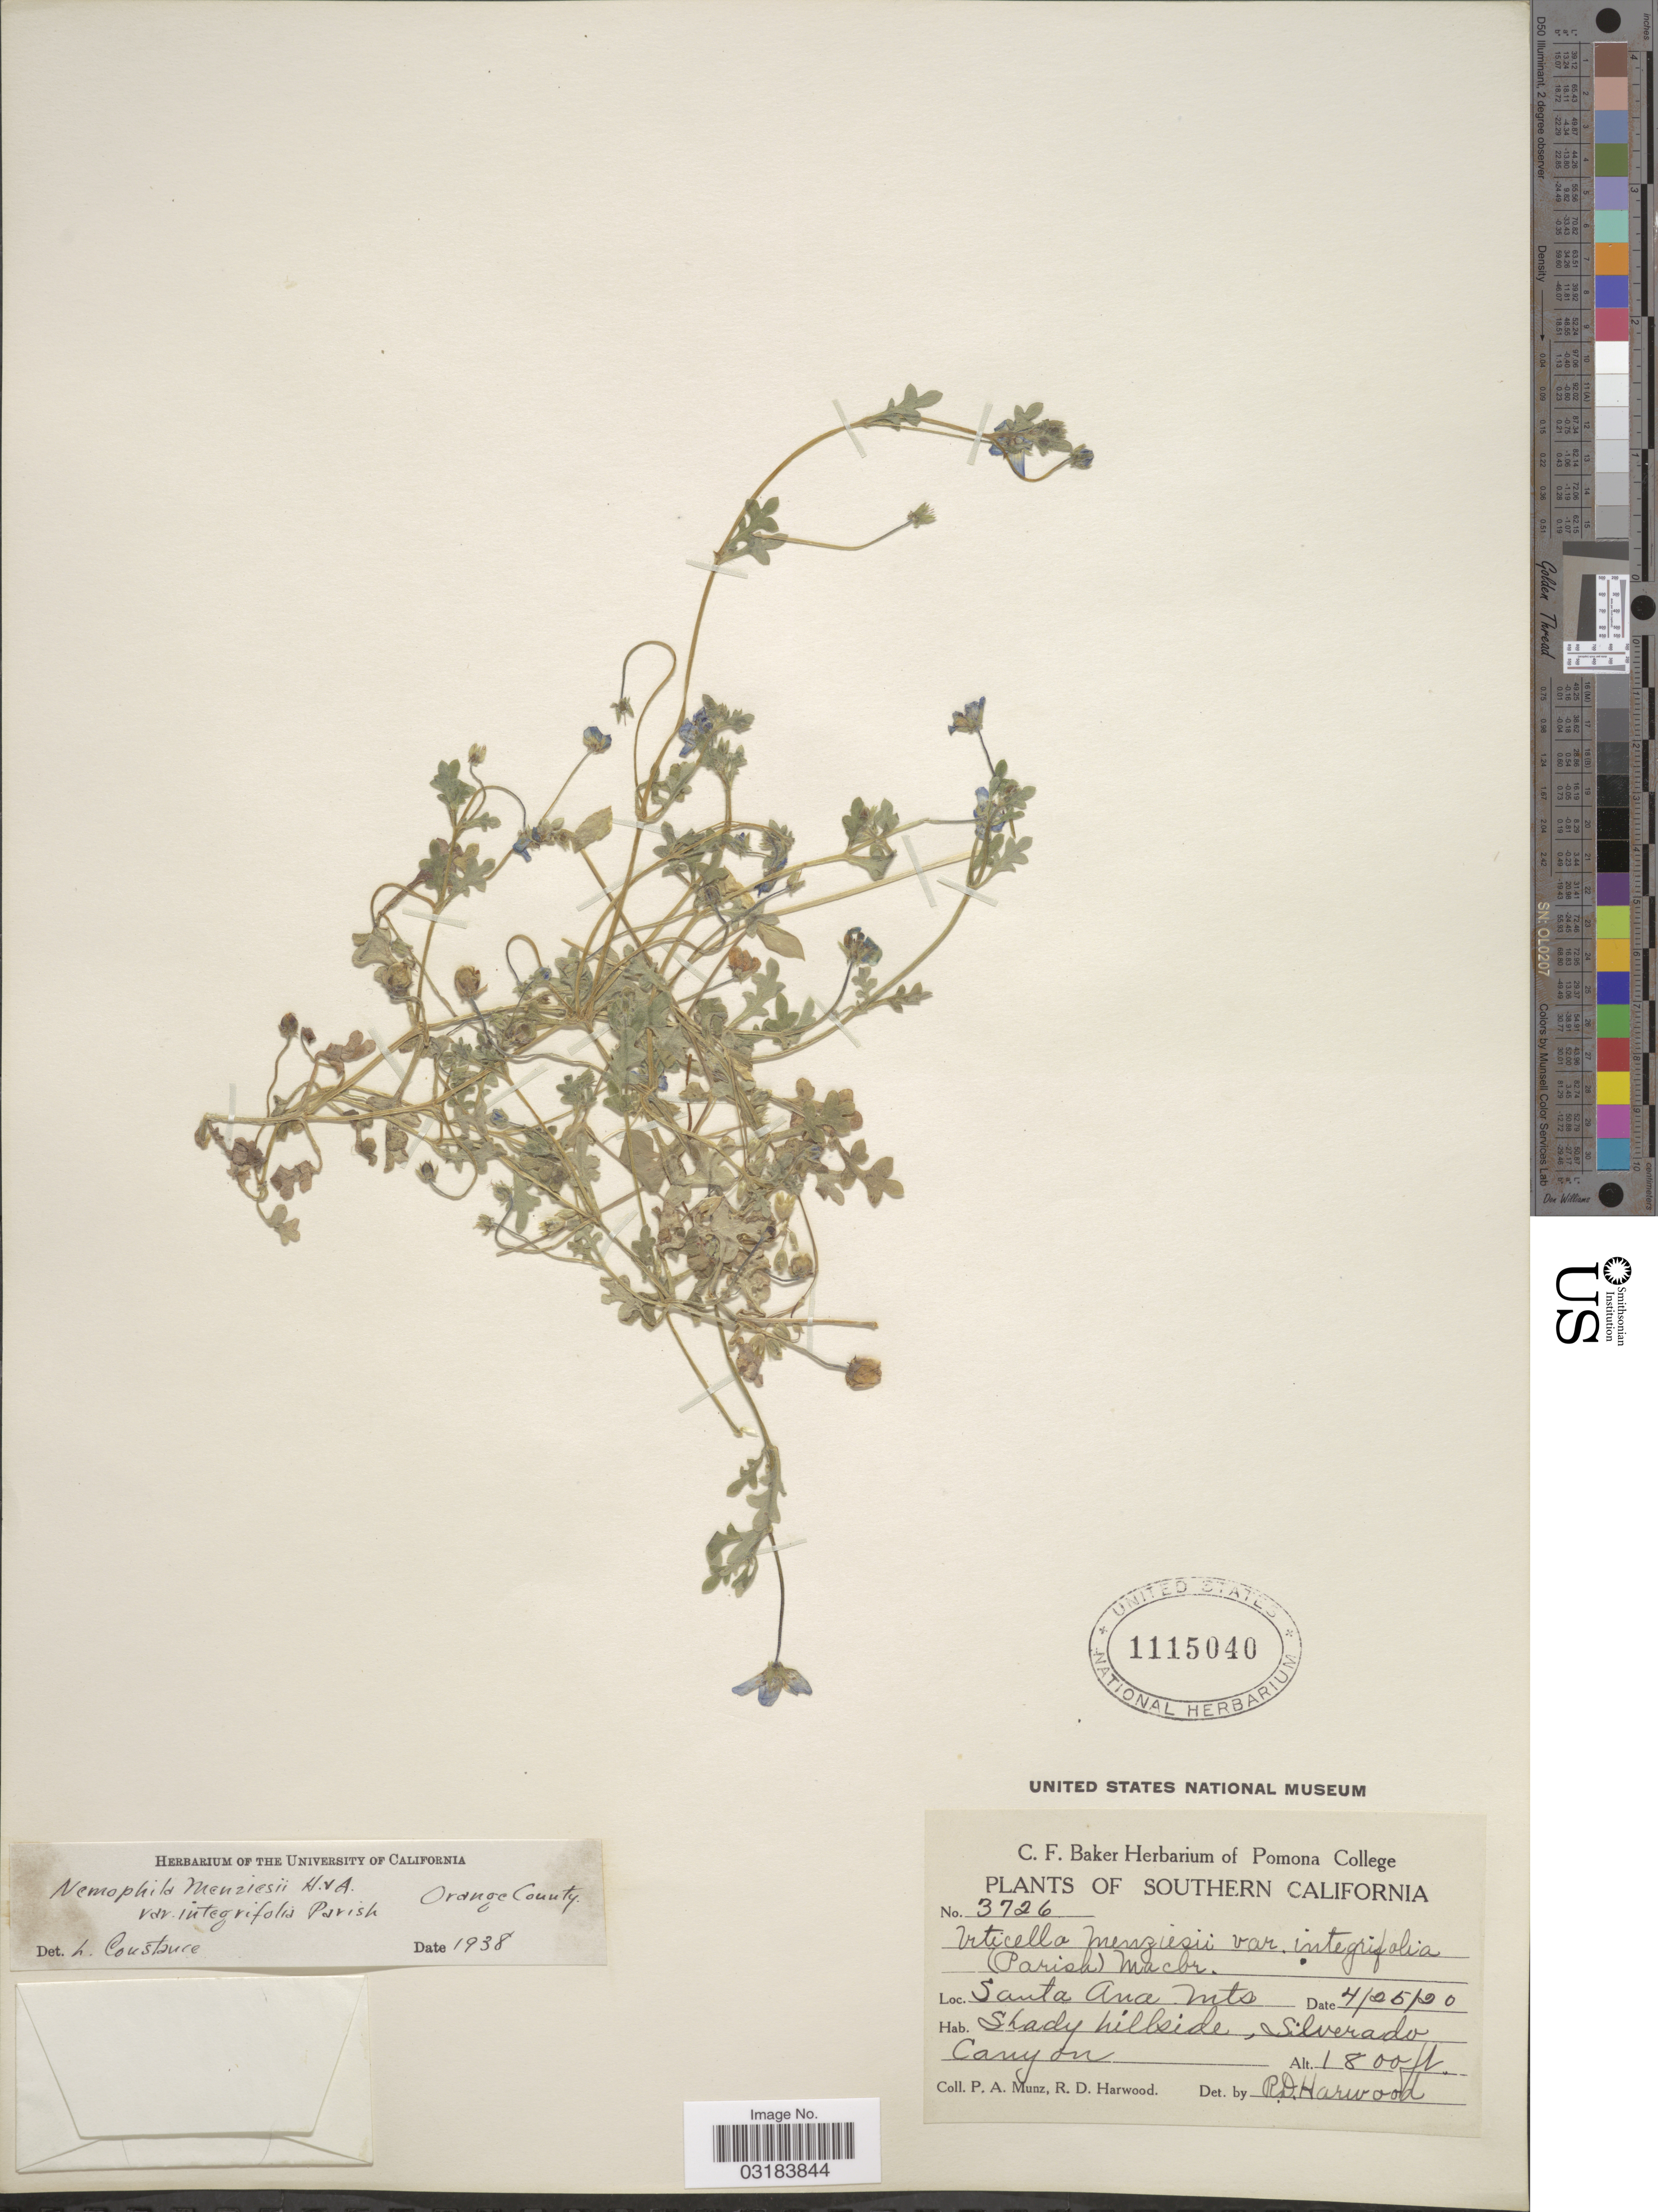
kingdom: Plantae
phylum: Tracheophyta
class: Magnoliopsida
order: Boraginales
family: Hydrophyllaceae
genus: Nemophila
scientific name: Nemophila menziesii var. integrifolia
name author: Hook. & Arn.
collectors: P. A. Munz & R. Harwood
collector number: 3726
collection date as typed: Transcribed d/m/y: 25/4/20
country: United States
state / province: California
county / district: Los Angeles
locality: Southern California. Santa Ana Mts. Silverado Canyon.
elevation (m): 549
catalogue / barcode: US 1115040